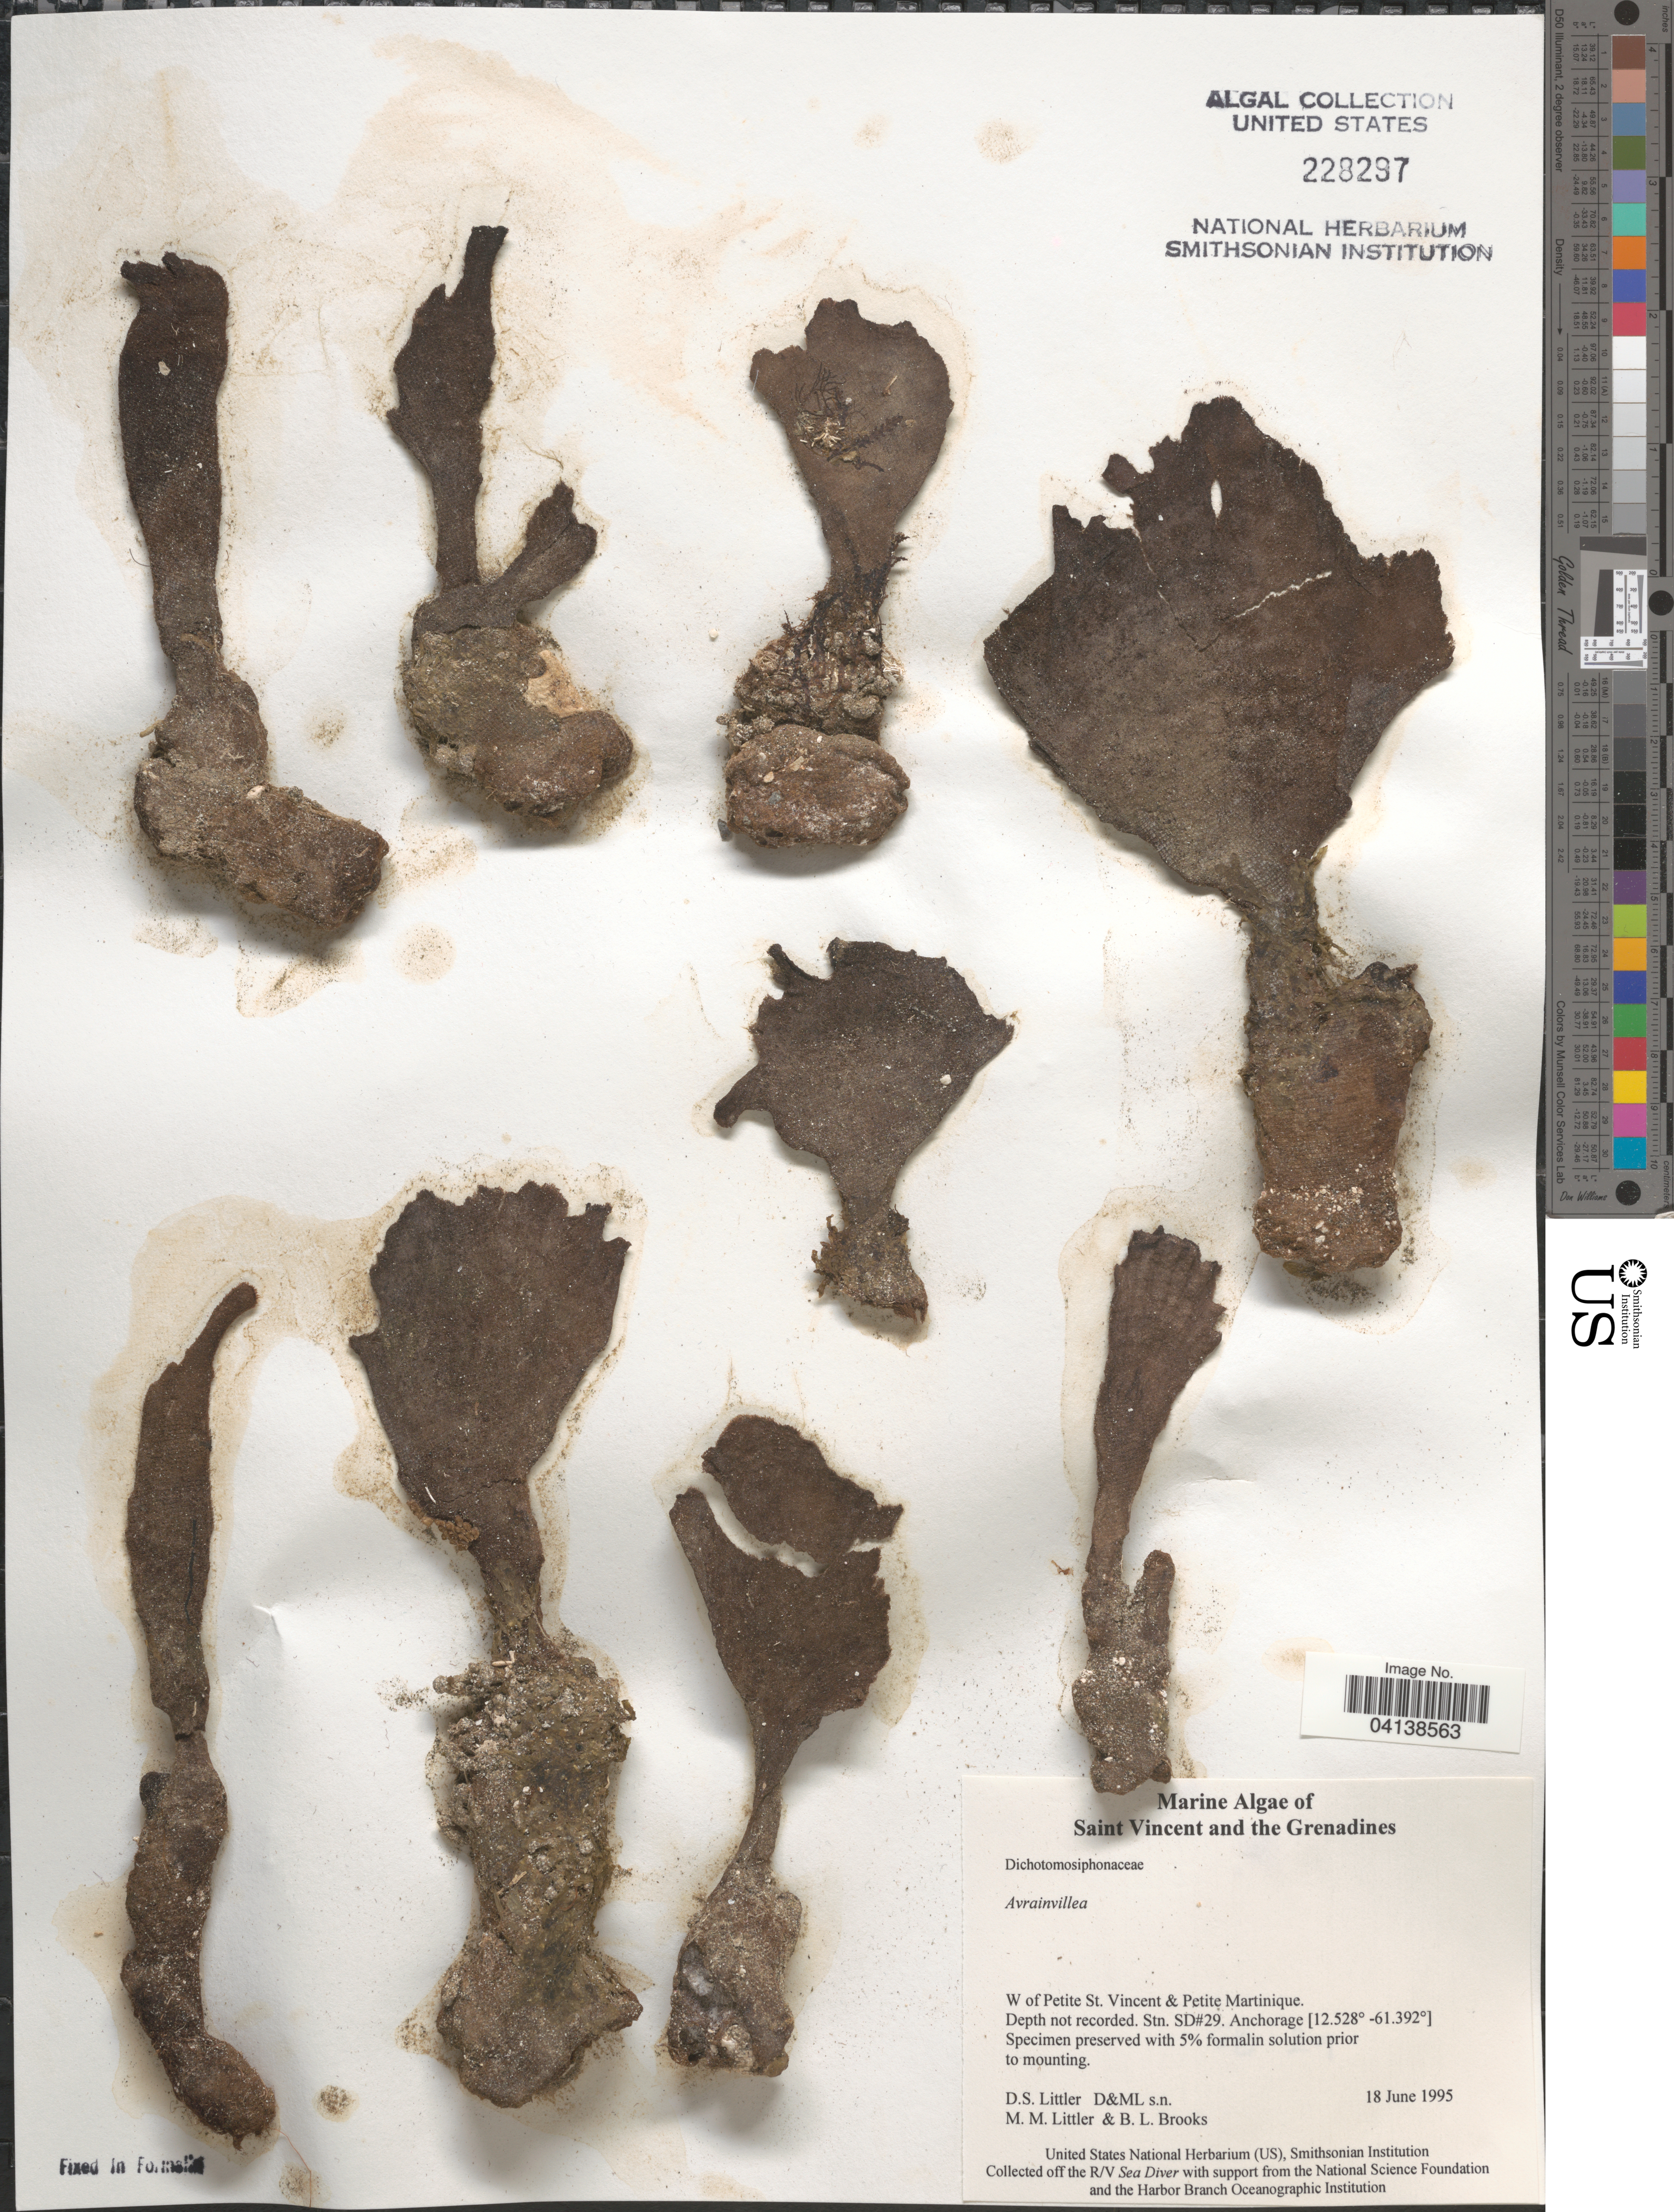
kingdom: Plantae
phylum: Chlorophyta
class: Ulvophyceae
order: Bryopsidales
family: Dichotomosiphonaceae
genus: Avrainvillea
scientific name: Avrainvillea sp.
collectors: D. S. Littler & B. Brooks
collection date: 1995-06-18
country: St. Vincent - Grenadines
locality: Saint Vincent and the Grenadines. W of Petite St. Vincent & Petite Martinique. Stn. SD#29.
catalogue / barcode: US 228297